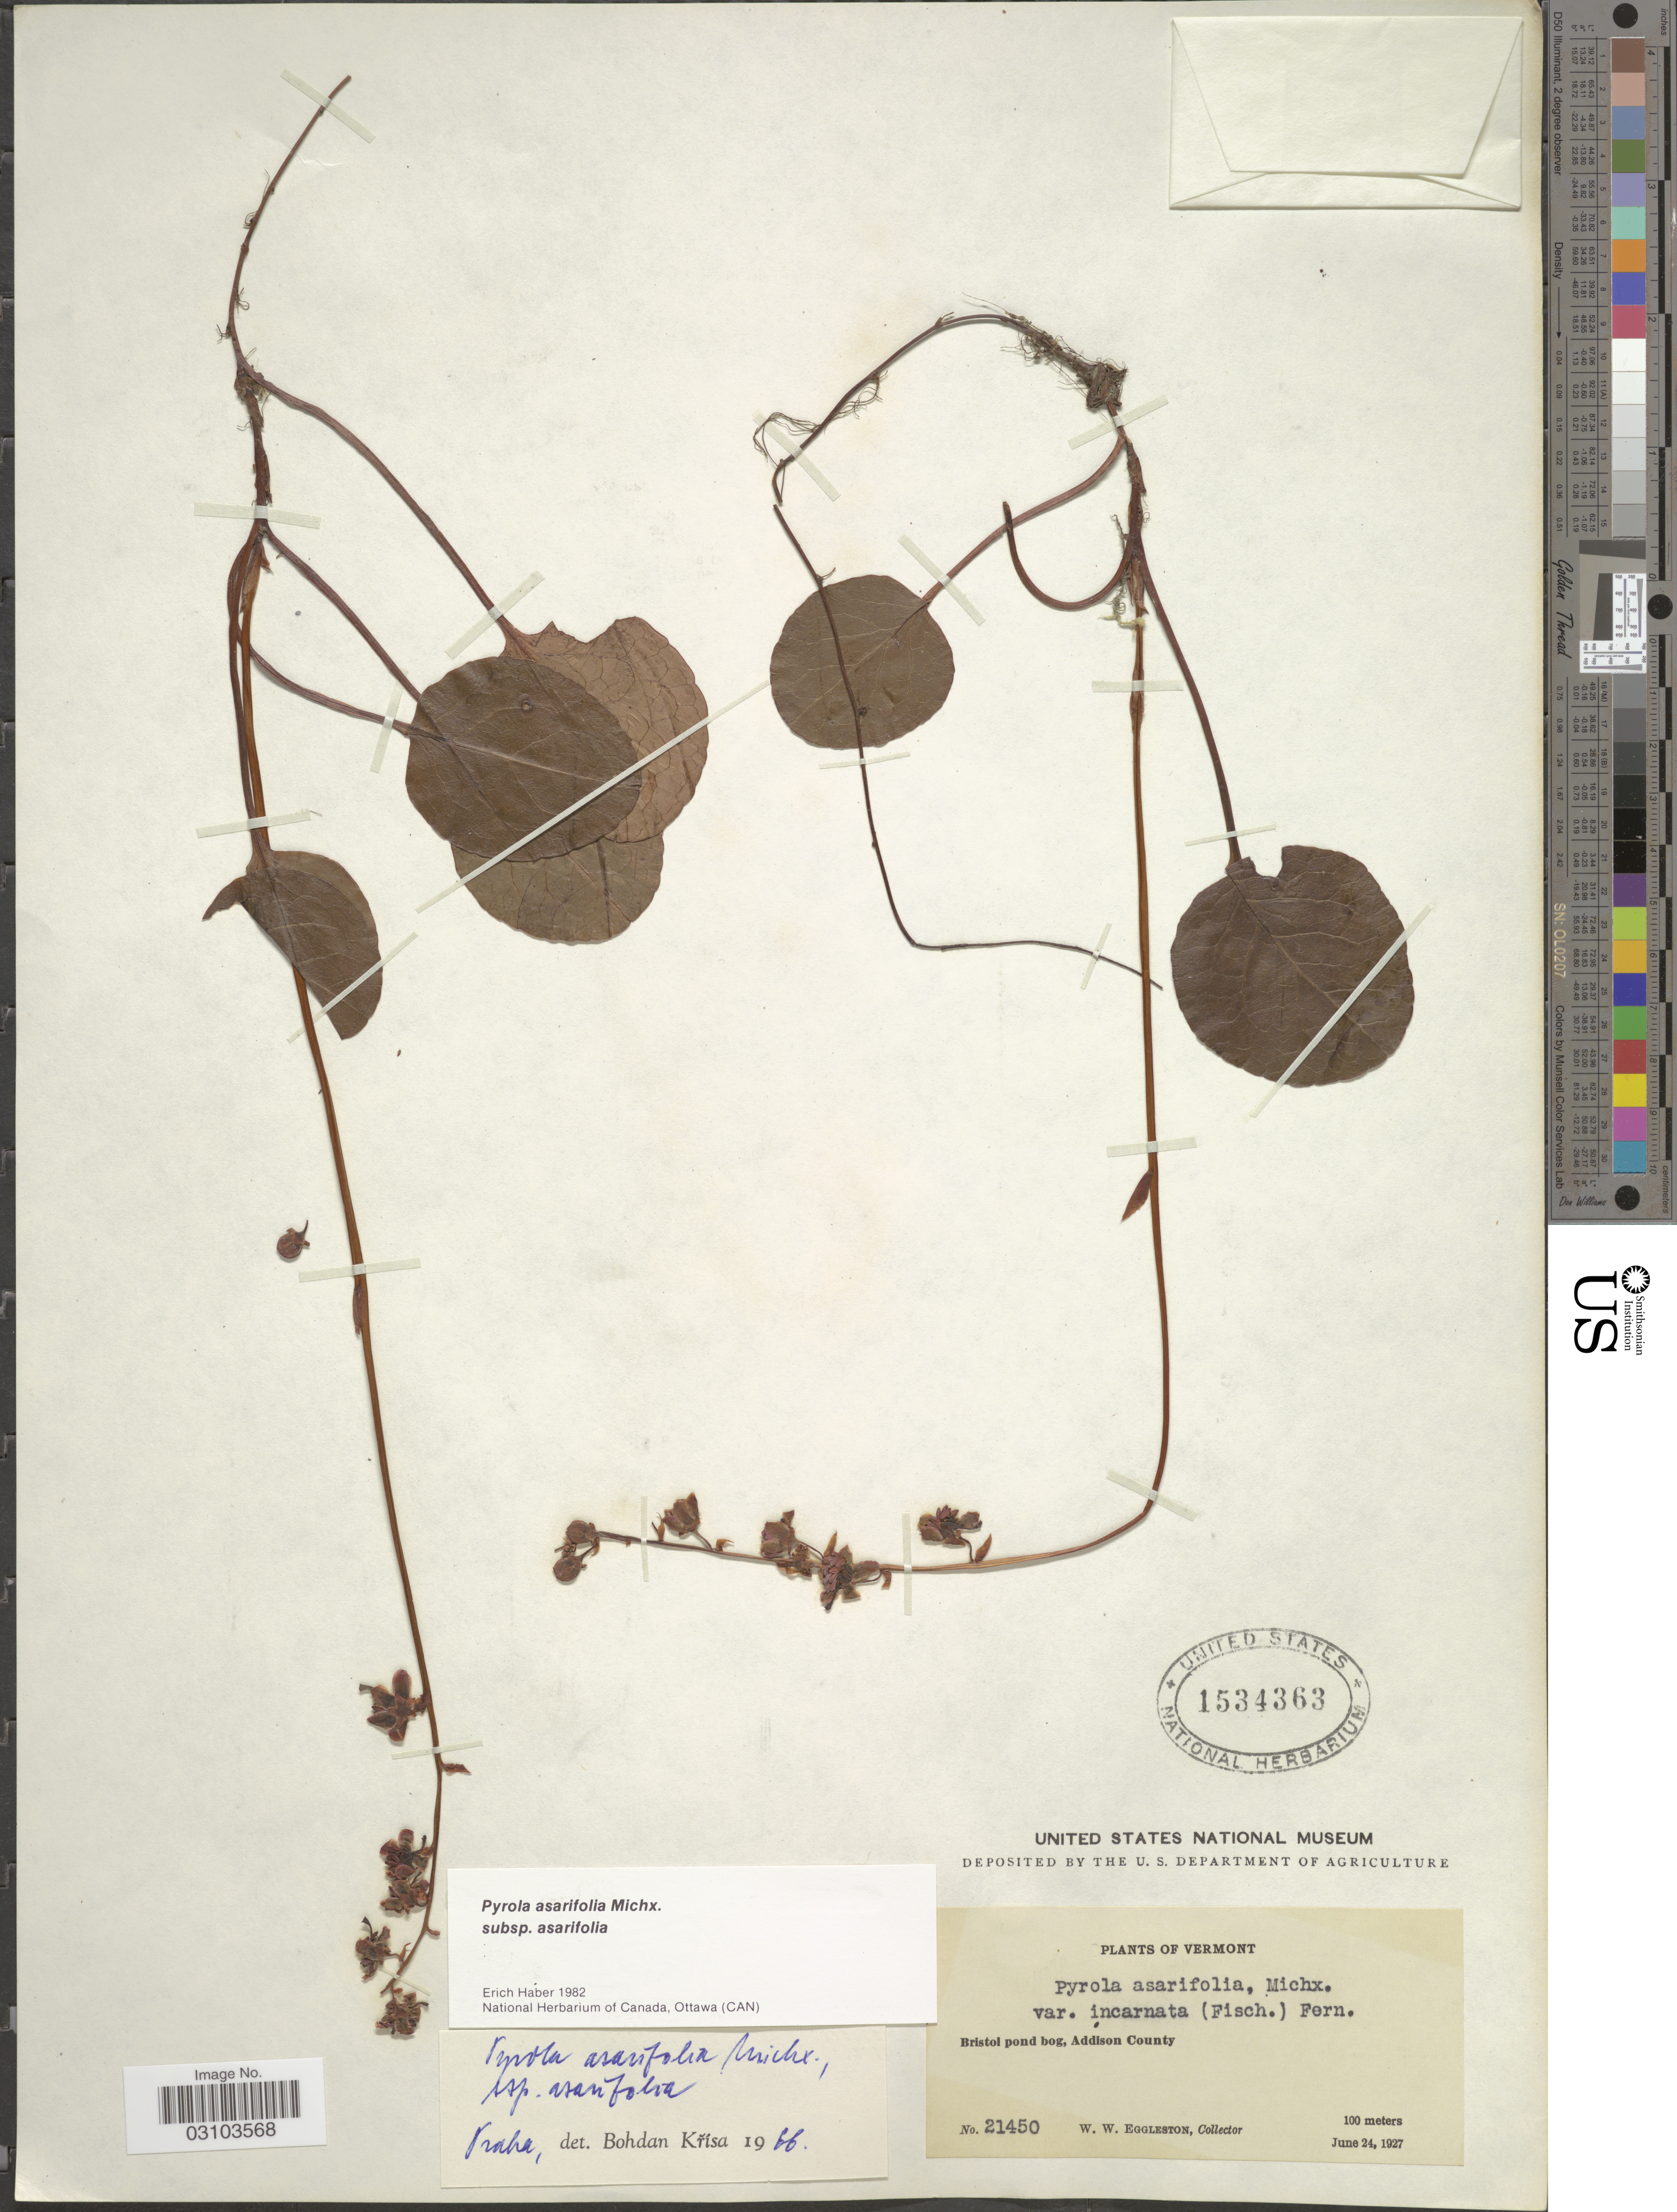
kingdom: Plantae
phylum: Tracheophyta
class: Magnoliopsida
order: Ericales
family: Ericaceae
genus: Pyrola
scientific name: Pyrola asarifolia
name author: Michx.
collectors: W. W. Eggleston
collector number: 21450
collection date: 1927-06-24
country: United States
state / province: Vermont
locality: Bristol pond bog, Addison County.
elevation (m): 100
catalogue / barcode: US 1534363